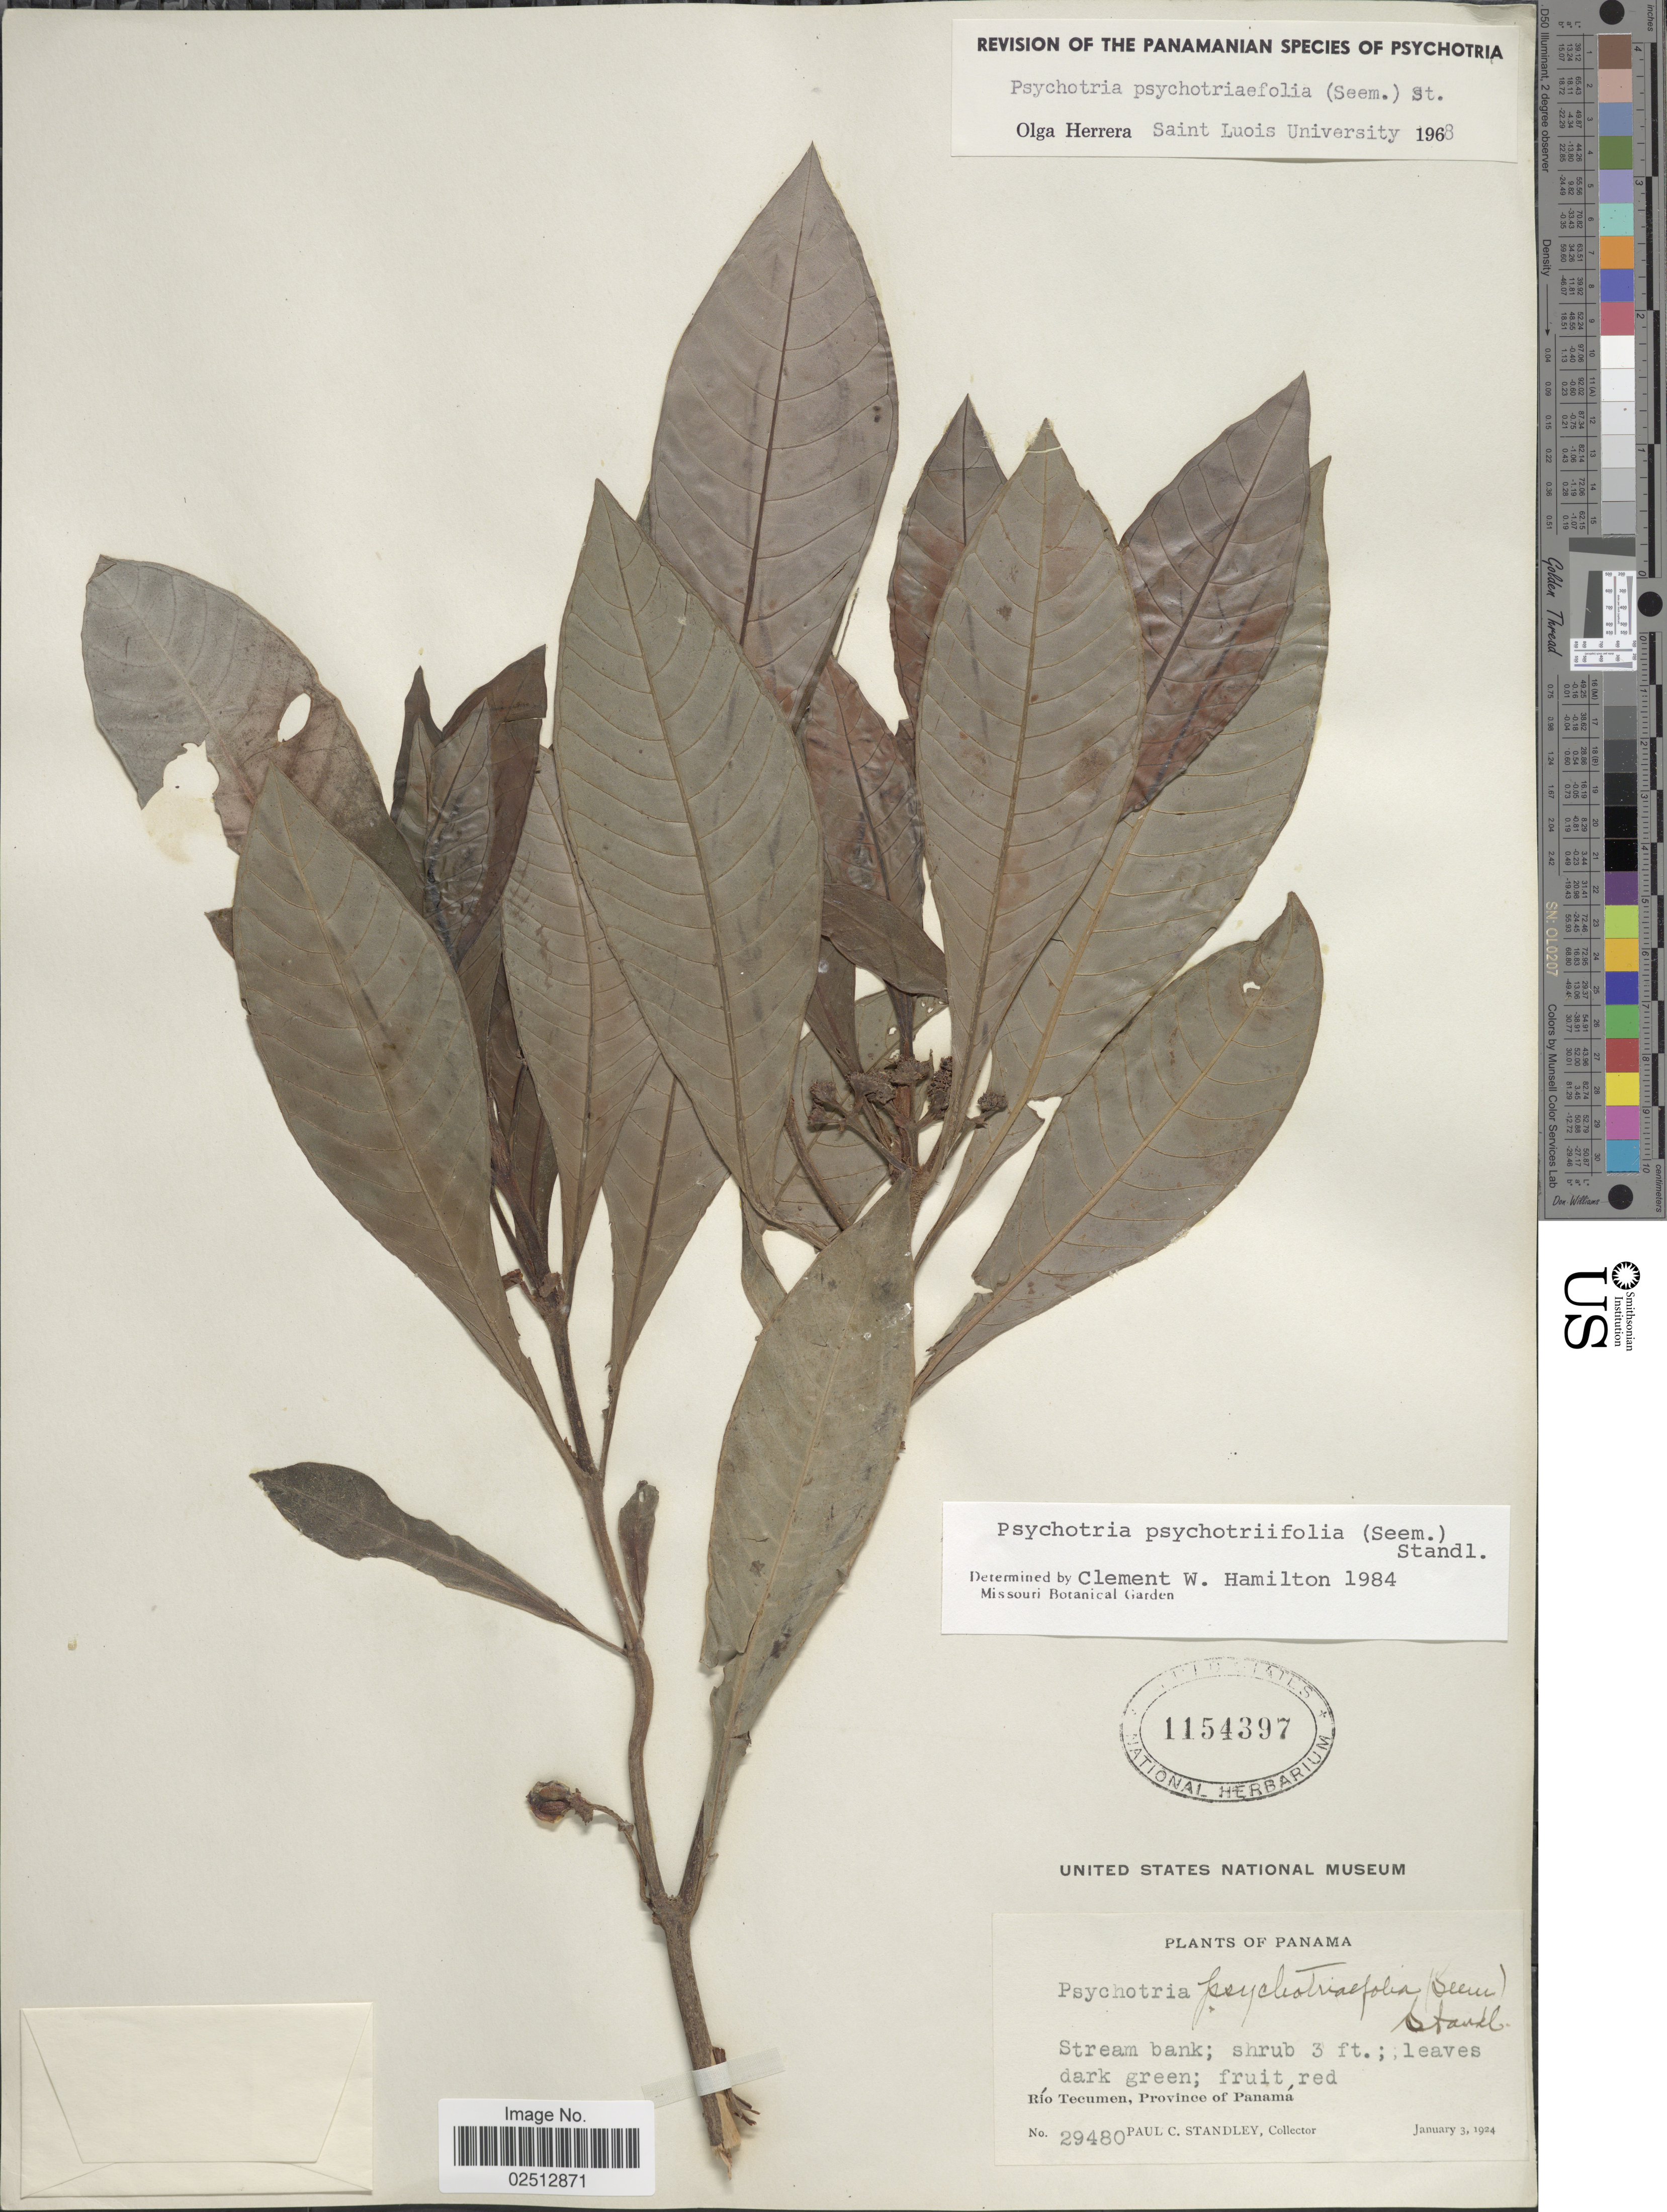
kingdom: Plantae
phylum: Tracheophyta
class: Magnoliopsida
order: Gentianales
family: Rubiaceae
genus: Psychotria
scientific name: Psychotria psychotriaefolia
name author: (Seem.) Standl.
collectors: P. C. Standley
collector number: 29480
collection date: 1924-01-03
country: Panama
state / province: Panamá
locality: Rio Tecumen, Province of Panama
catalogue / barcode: US 1154397